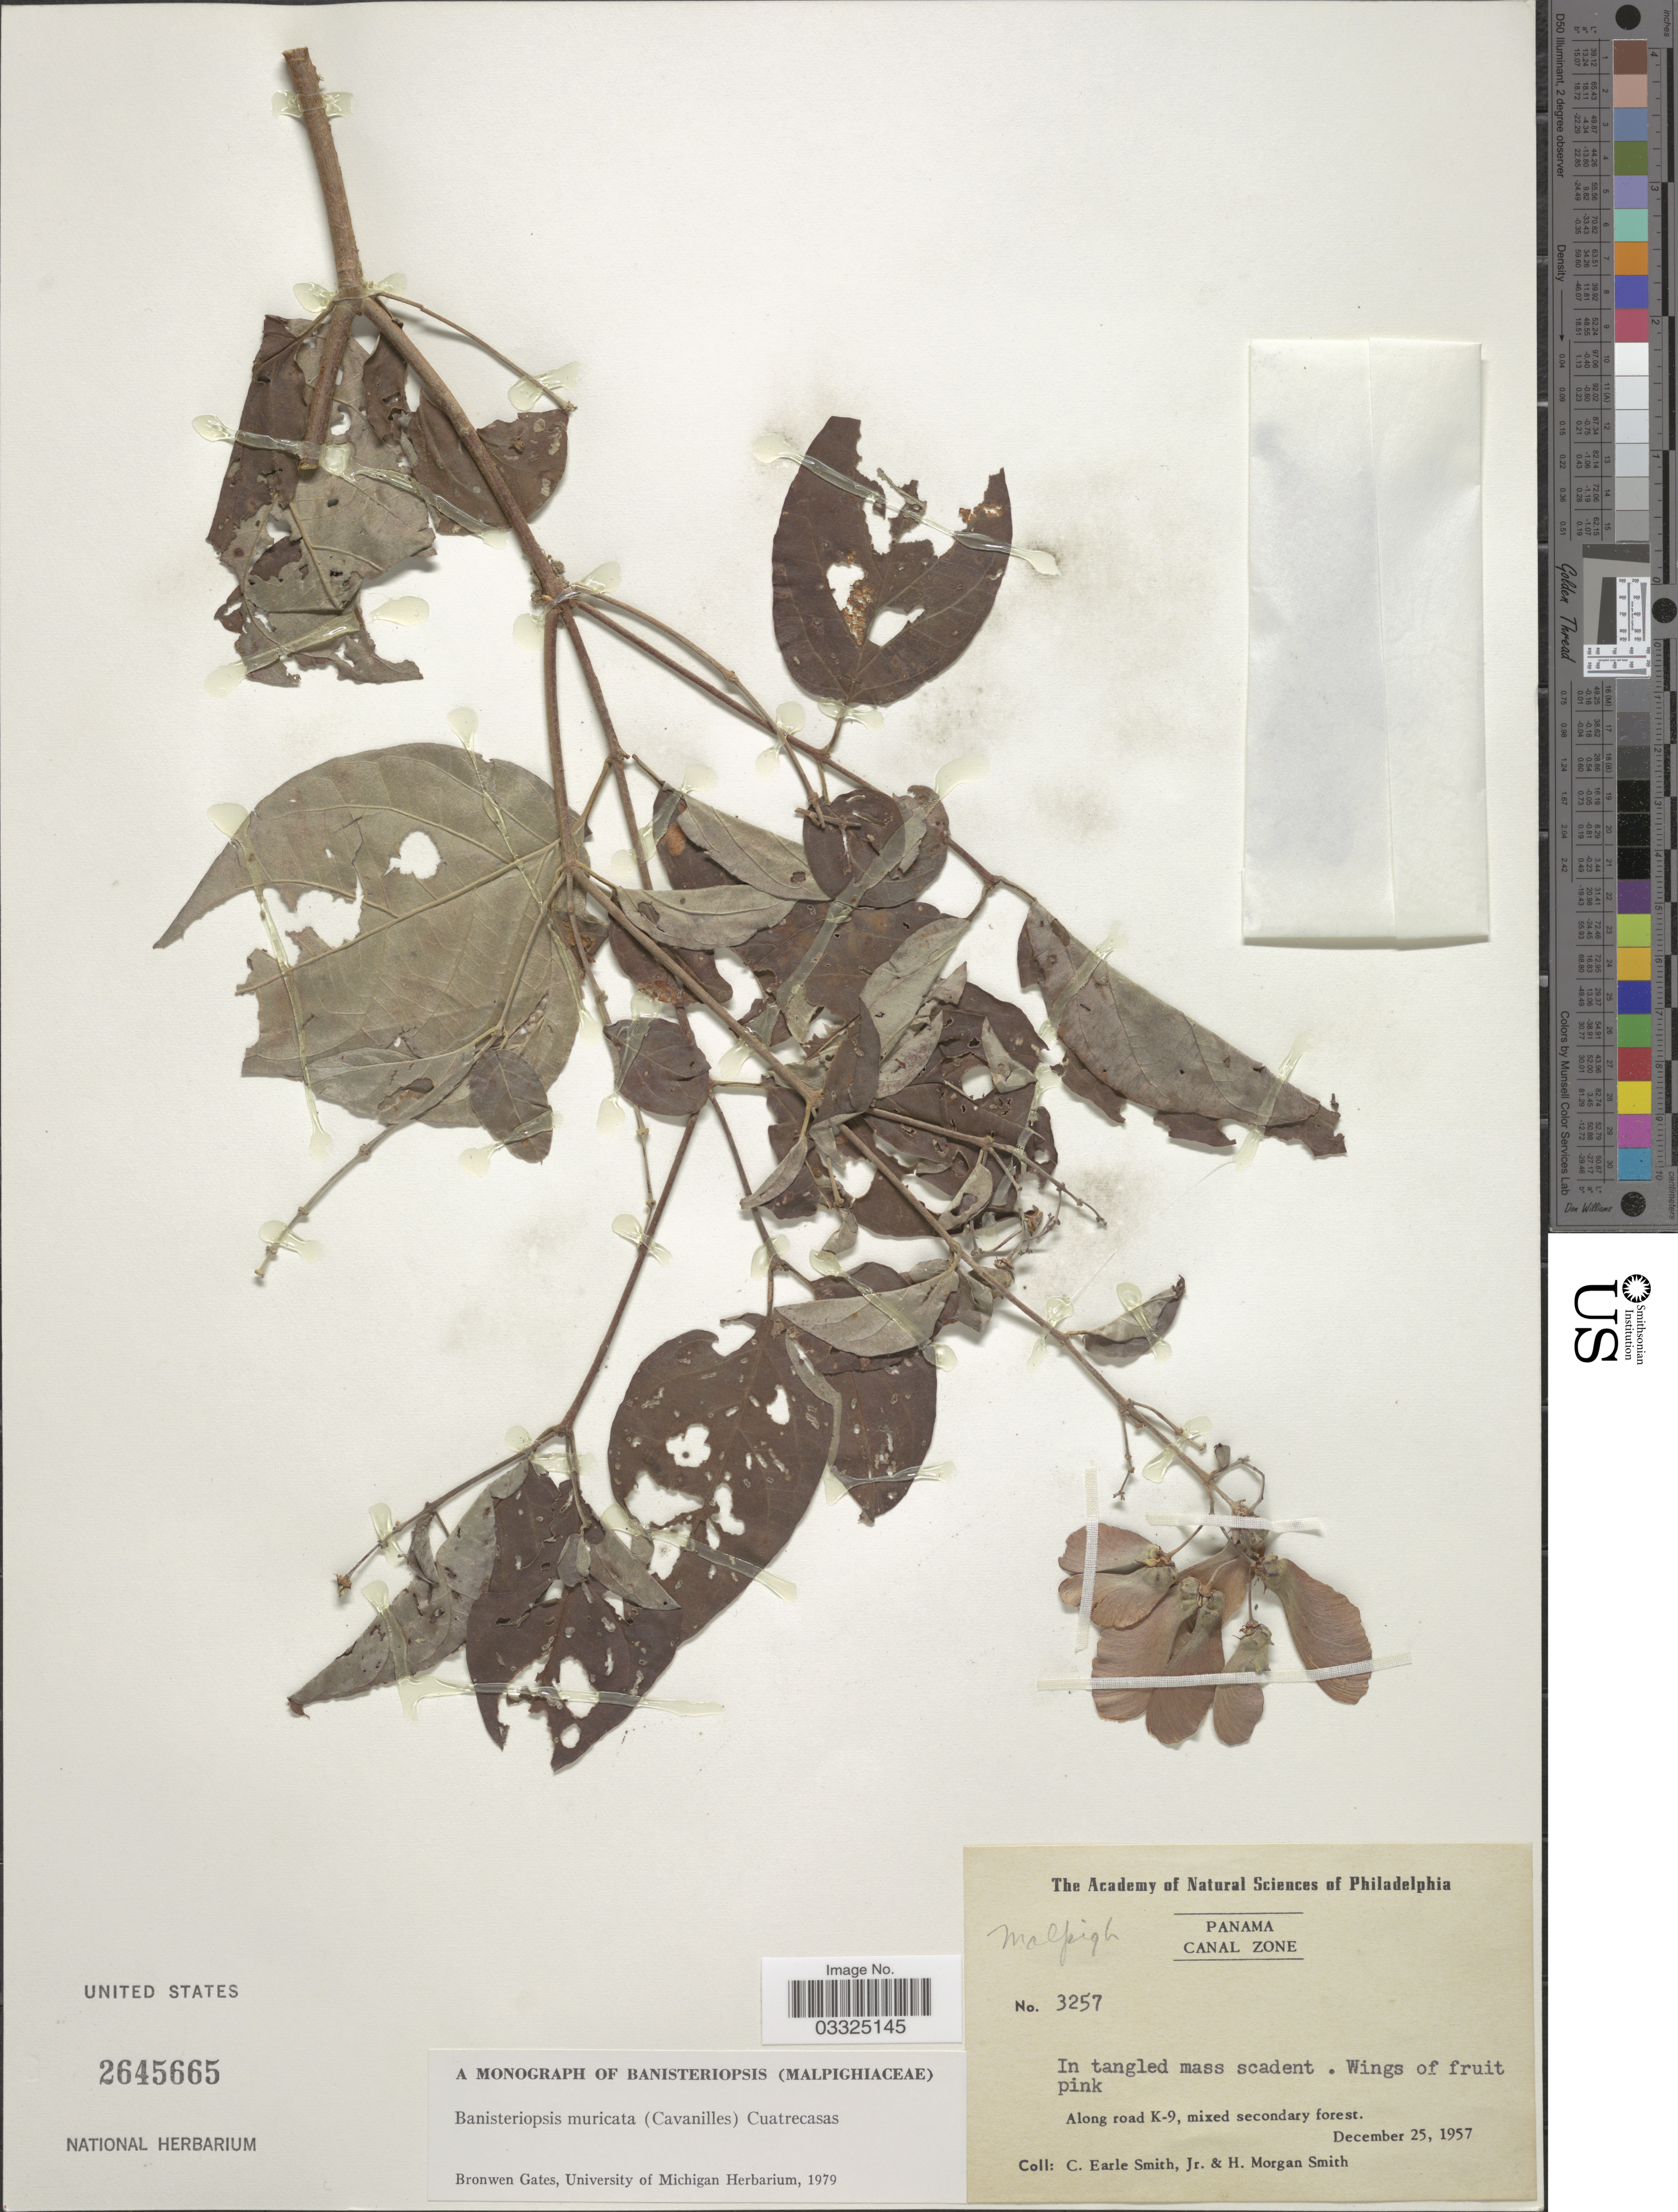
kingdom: Plantae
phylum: Tracheophyta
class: Magnoliopsida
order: Malpighiales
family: Malpighiaceae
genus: Banisteriopsis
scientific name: Banisteriopsis muricata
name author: (Cav.) Cuatrec.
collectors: C. E. Smith Jr. & H. M. Smith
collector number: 3257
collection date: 1957-12-25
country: Panama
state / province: Colón / Panamá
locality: Canal Zone, Along road K-9.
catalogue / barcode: US 2645665